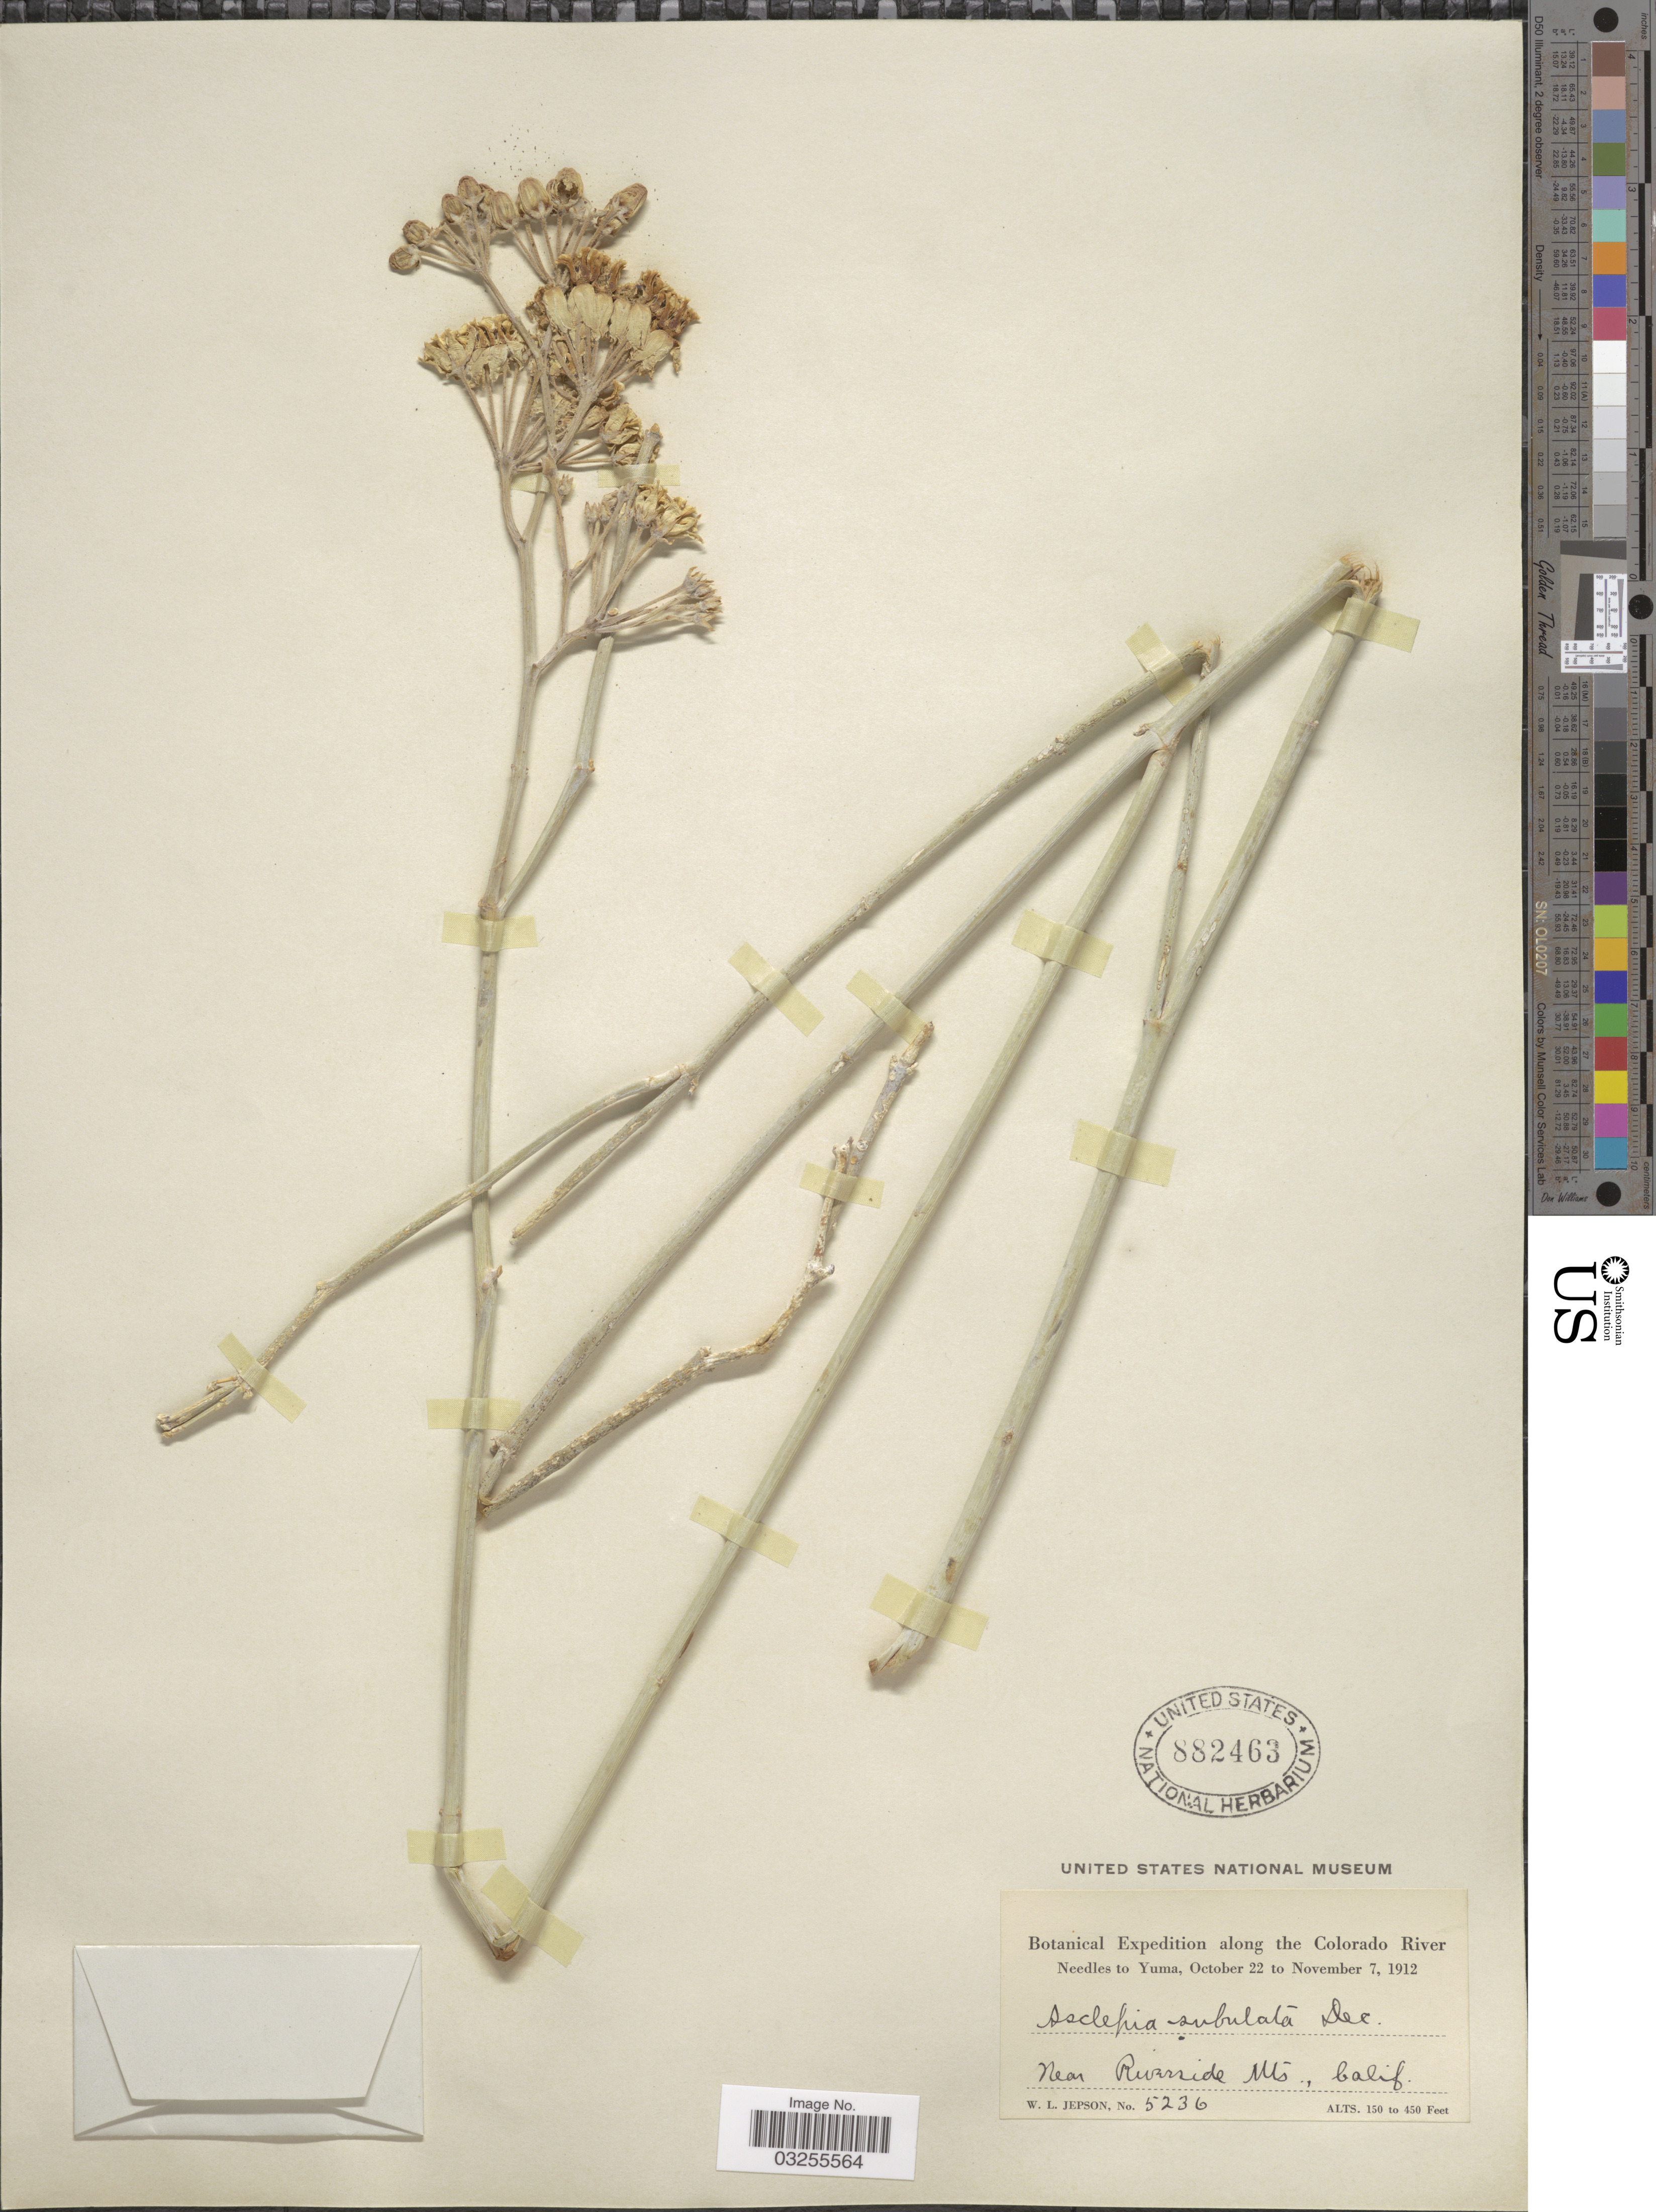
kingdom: Plantae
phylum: Tracheophyta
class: Magnoliopsida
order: Gentianales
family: Apocynaceae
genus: Asclepias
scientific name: Asclepias subulata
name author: Decne.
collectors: W. L. Jepson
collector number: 5236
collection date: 1912-10-22/1912-11-07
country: United States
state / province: California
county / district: San Bernardino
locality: Along the Colorado River, Needles to Yuma, Near Riverside Mts.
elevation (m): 46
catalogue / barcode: US 882463